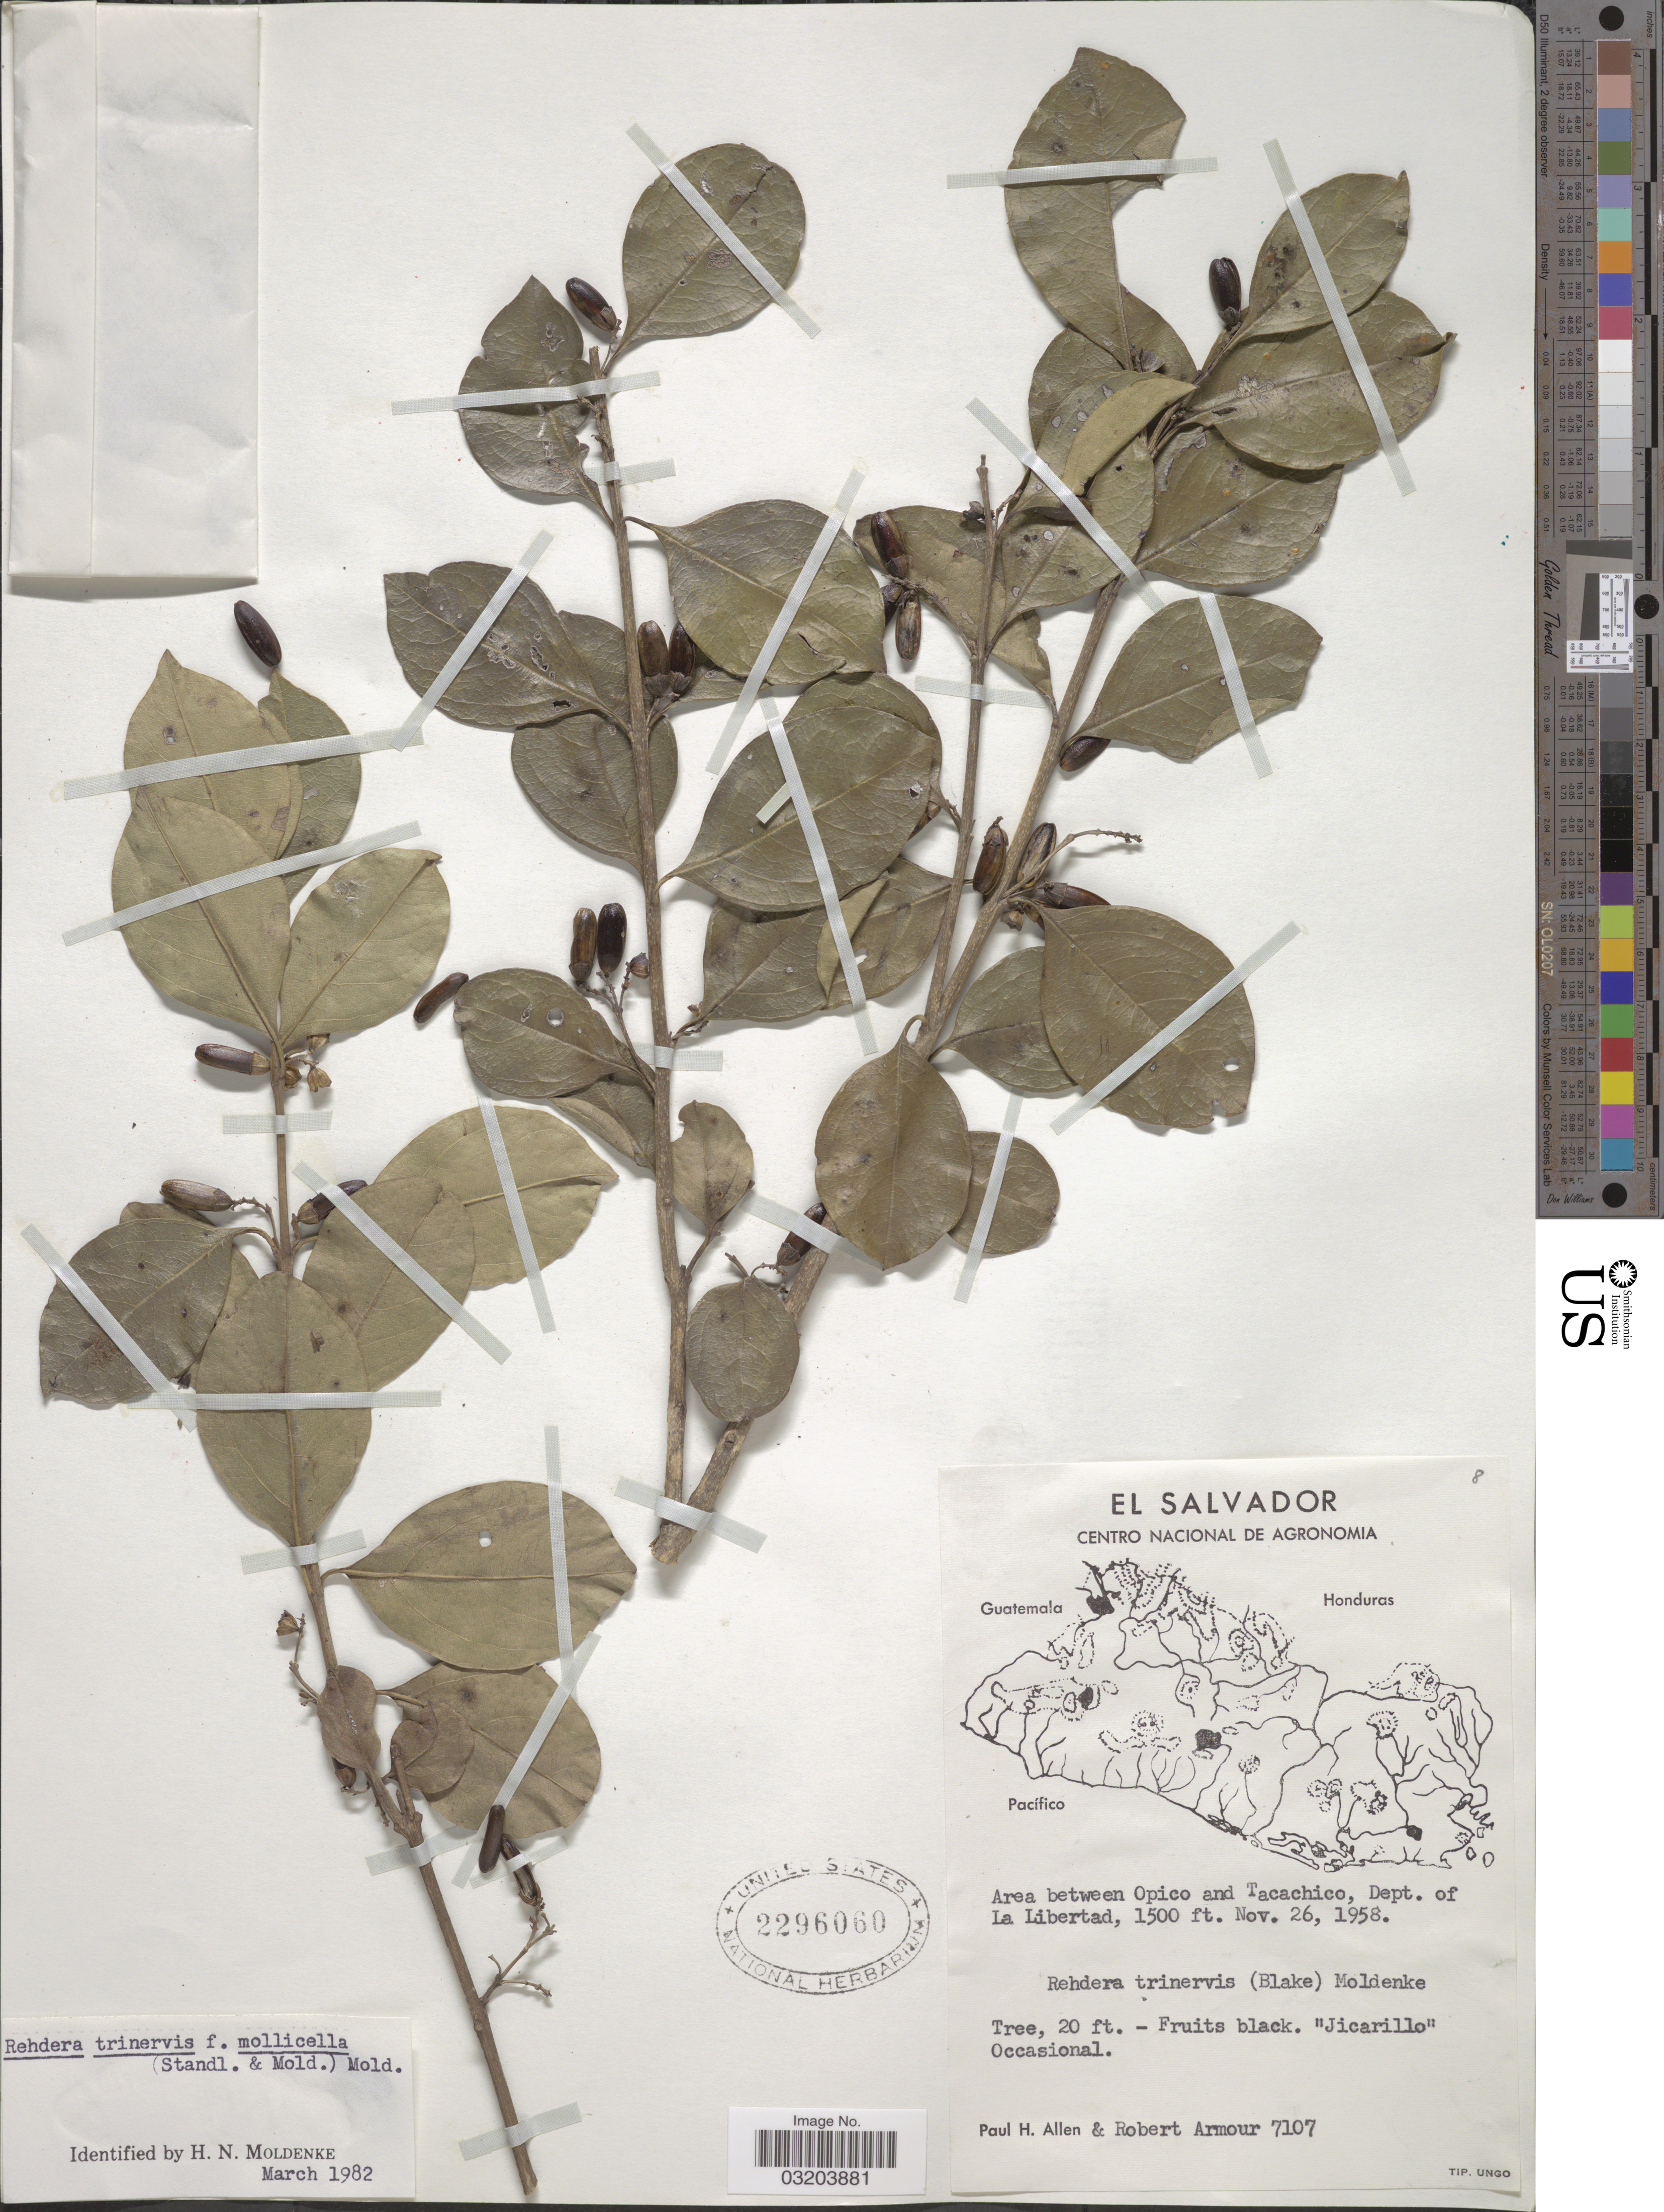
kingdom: Plantae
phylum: Tracheophyta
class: Magnoliopsida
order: Lamiales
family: Verbenaceae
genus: Rehdera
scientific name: Rehdera trinervis f. mollicella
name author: (Standl. & Moldenke) Moldenke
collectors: P. H. Allen & R. Armour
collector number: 7107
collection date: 1958-11-26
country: El Salvador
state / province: La Libertad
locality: Area between Opico and Tacachico, Dept. of La Libertad.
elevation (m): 457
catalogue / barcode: US 2296060